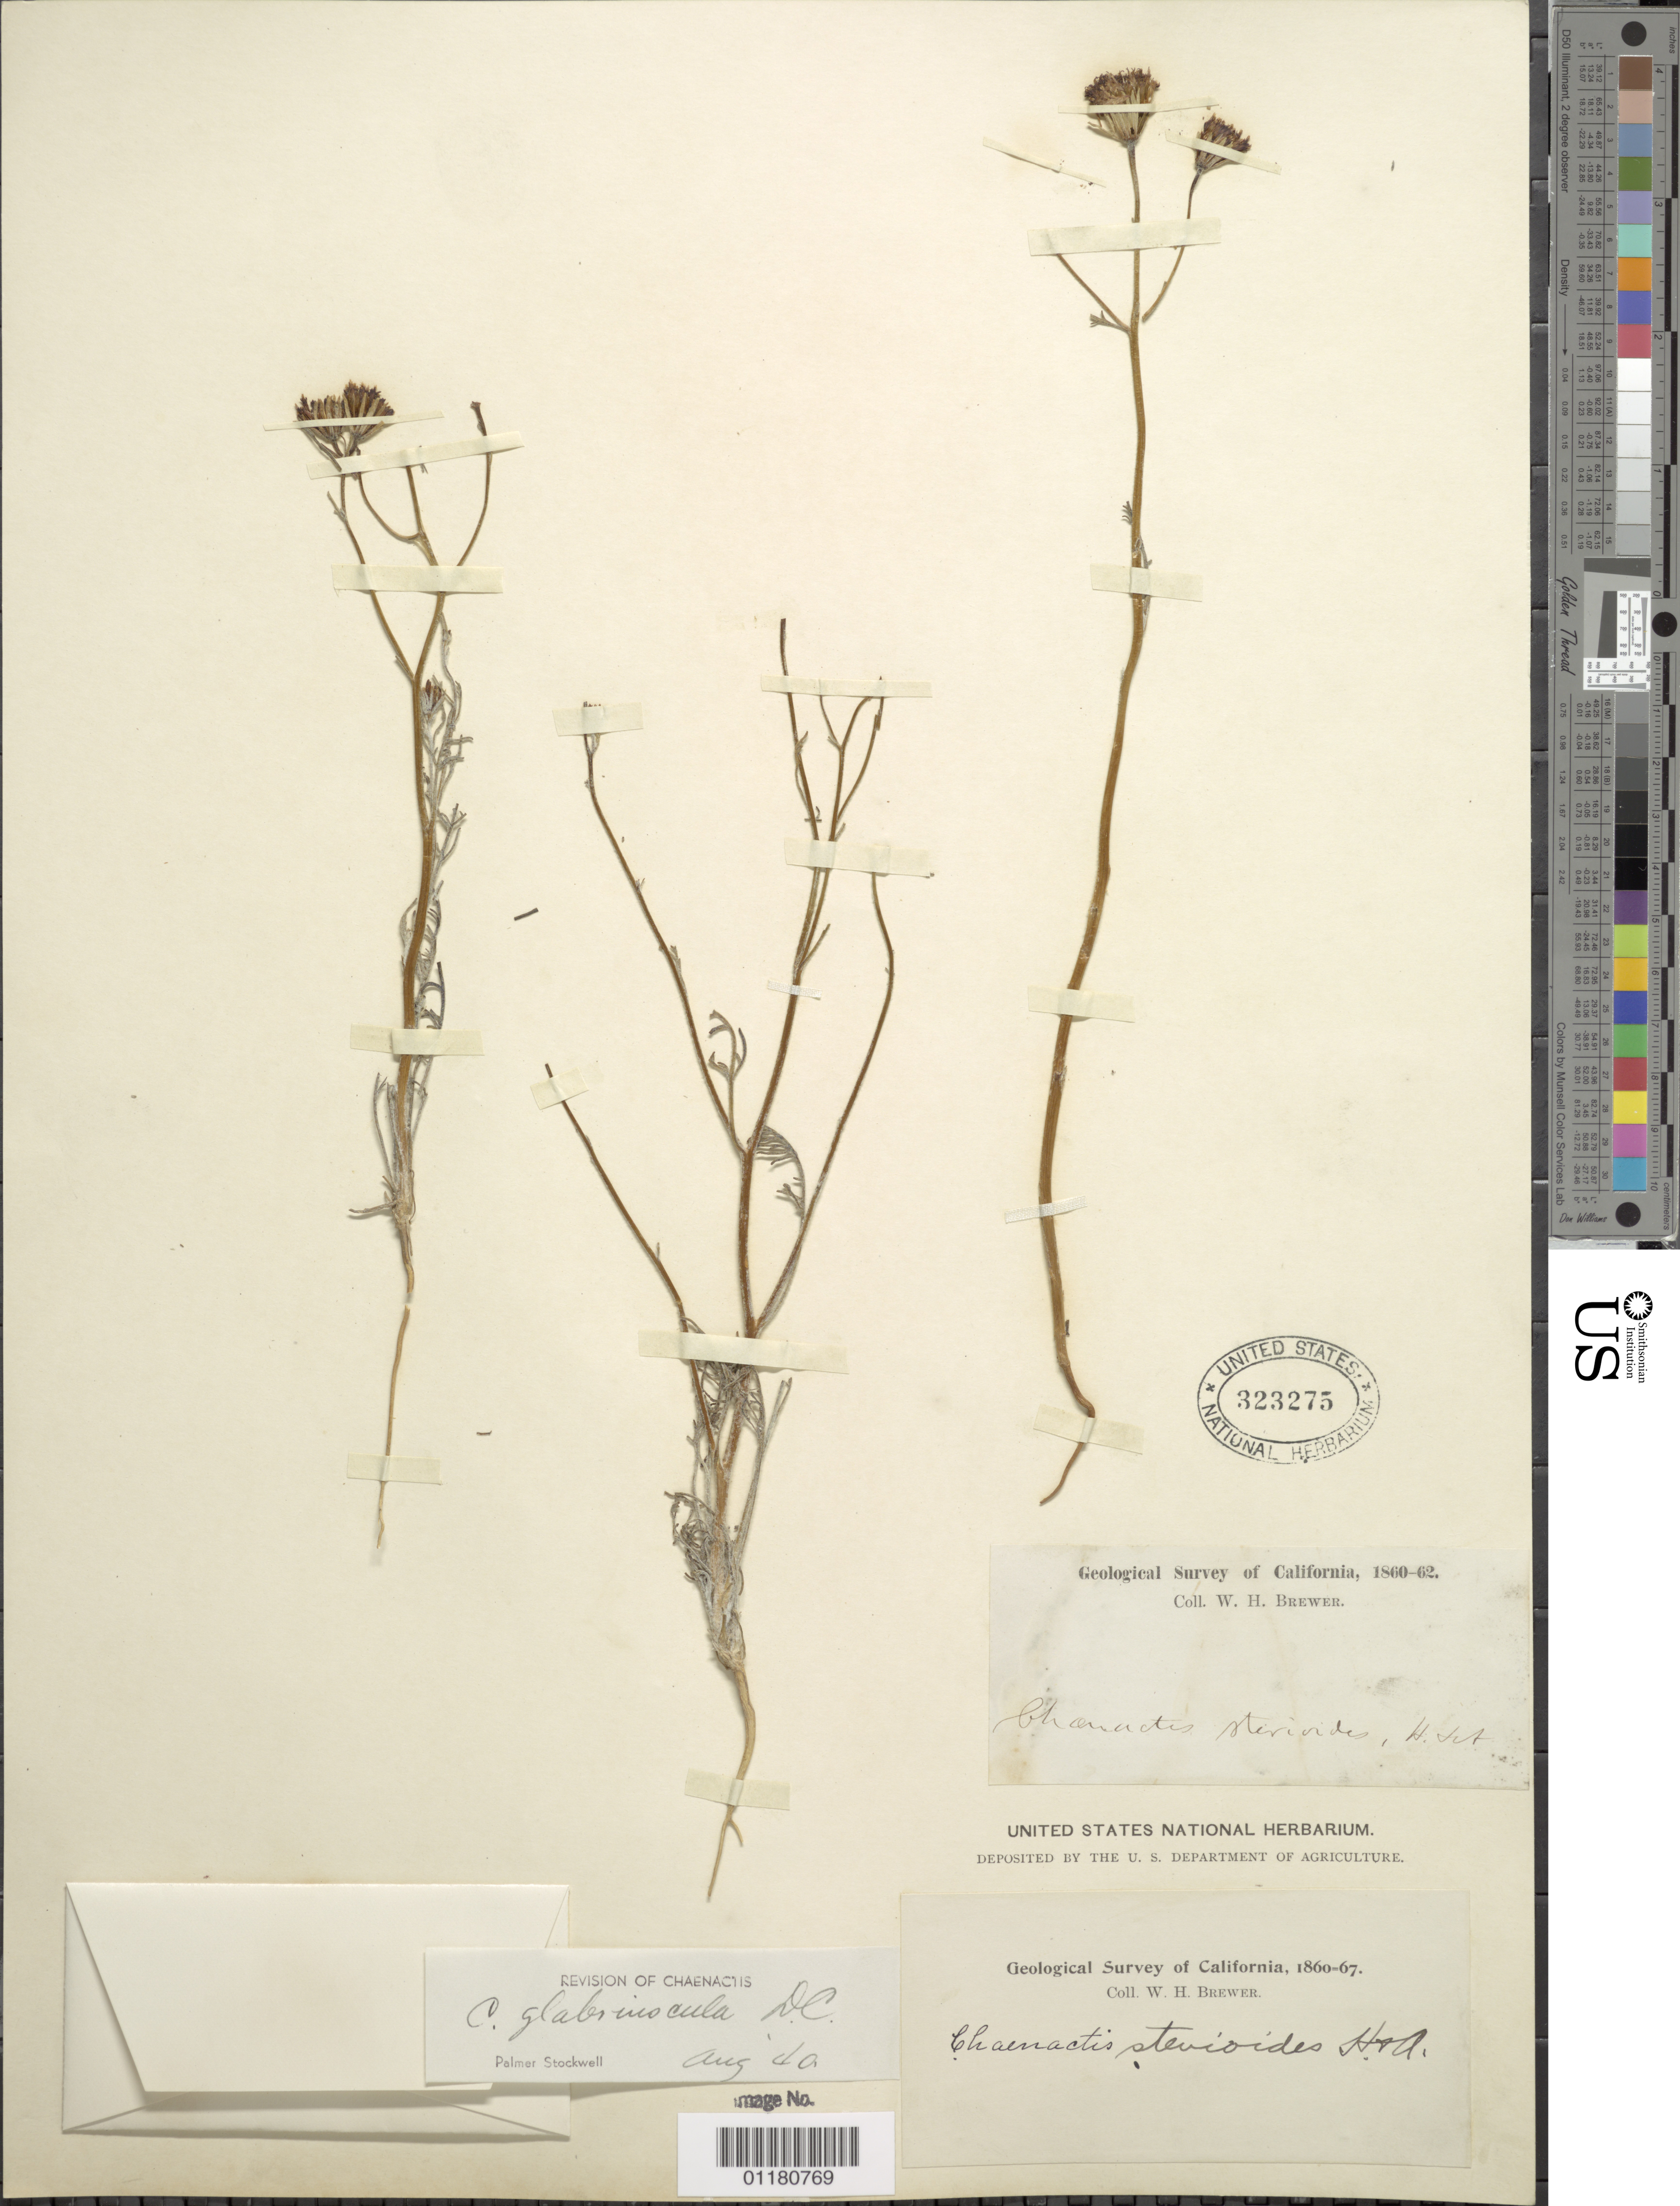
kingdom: Plantae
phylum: Tracheophyta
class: Magnoliopsida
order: Asterales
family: Asteraceae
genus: Chaenactis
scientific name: Chaenactis glabriuscula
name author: DC.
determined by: Stockwell, P.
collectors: W. H. Brewer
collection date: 1860/1867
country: United States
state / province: California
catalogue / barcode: US 323275